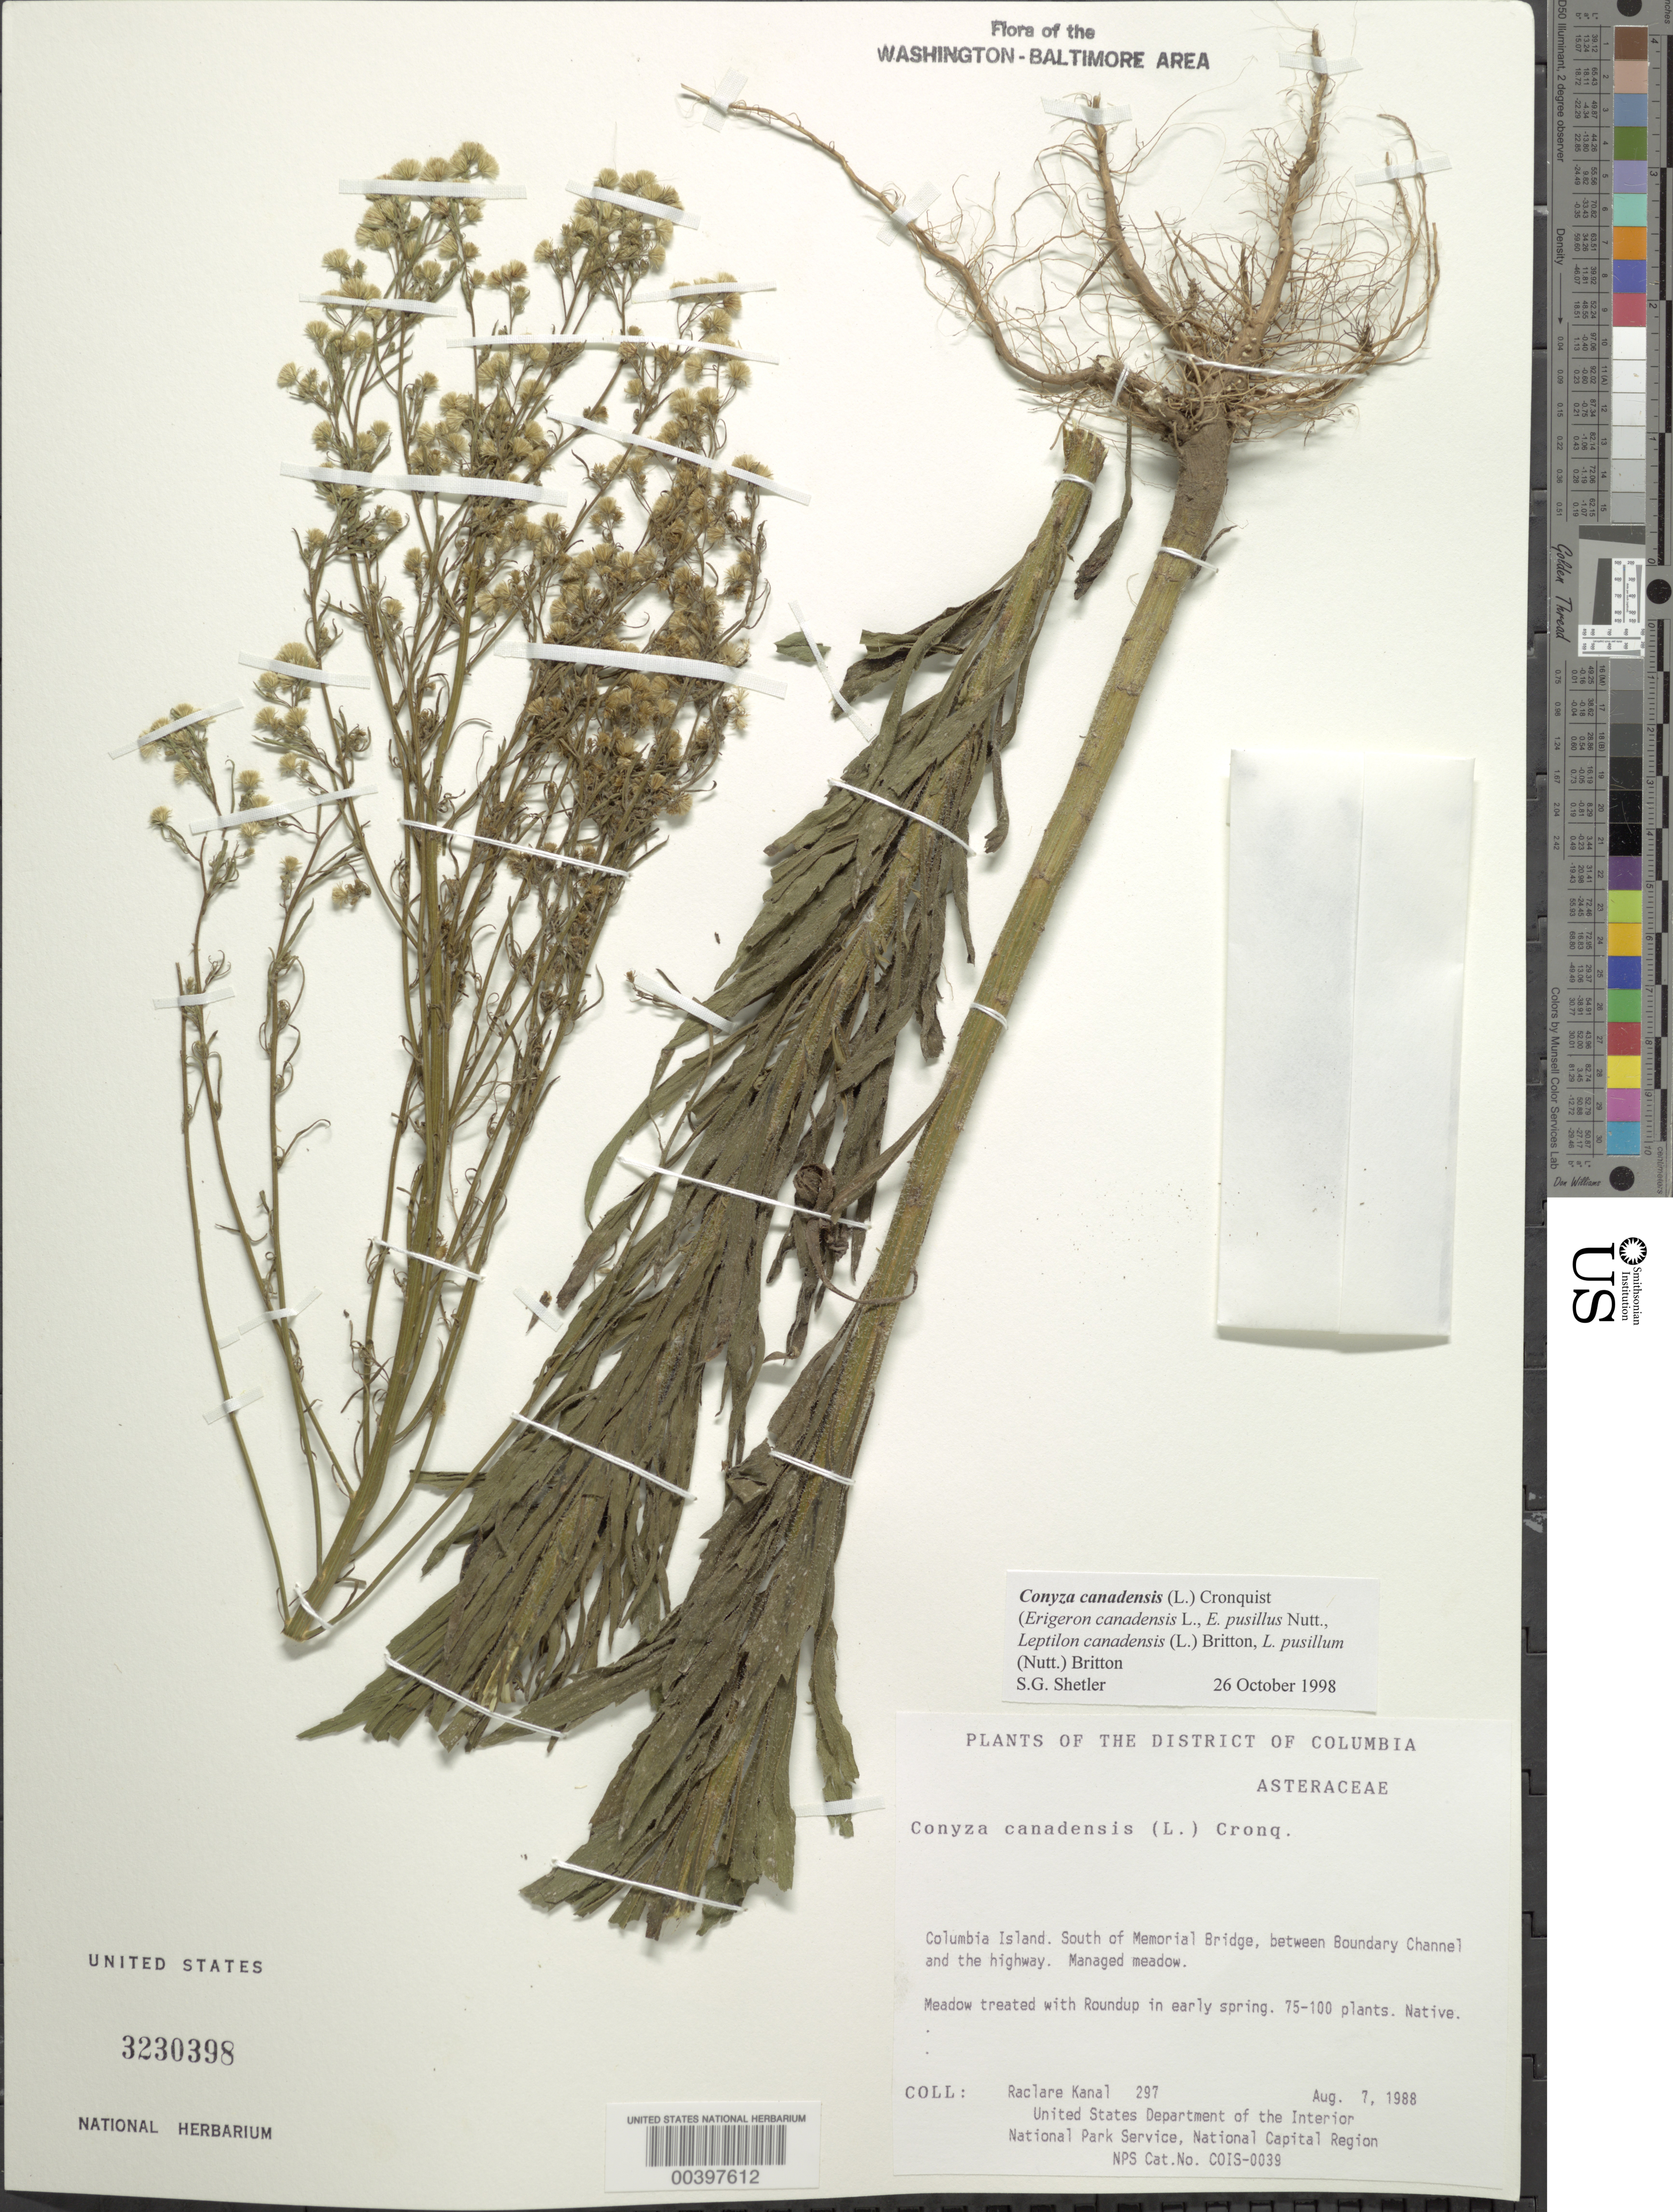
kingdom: Plantae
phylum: Tracheophyta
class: Magnoliopsida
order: Asterales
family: Asteraceae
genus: Conyza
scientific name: Conyza canadensis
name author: (L.) Cronq.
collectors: R. Kanal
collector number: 297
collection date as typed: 07 Aug 1988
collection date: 1988-08-07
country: United States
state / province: Virginia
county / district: Arlington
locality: Columbia Island, S of Memorial Bridge, between Boundary Channel and the Highway Columbia Island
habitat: Managed meadow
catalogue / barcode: US 3230398